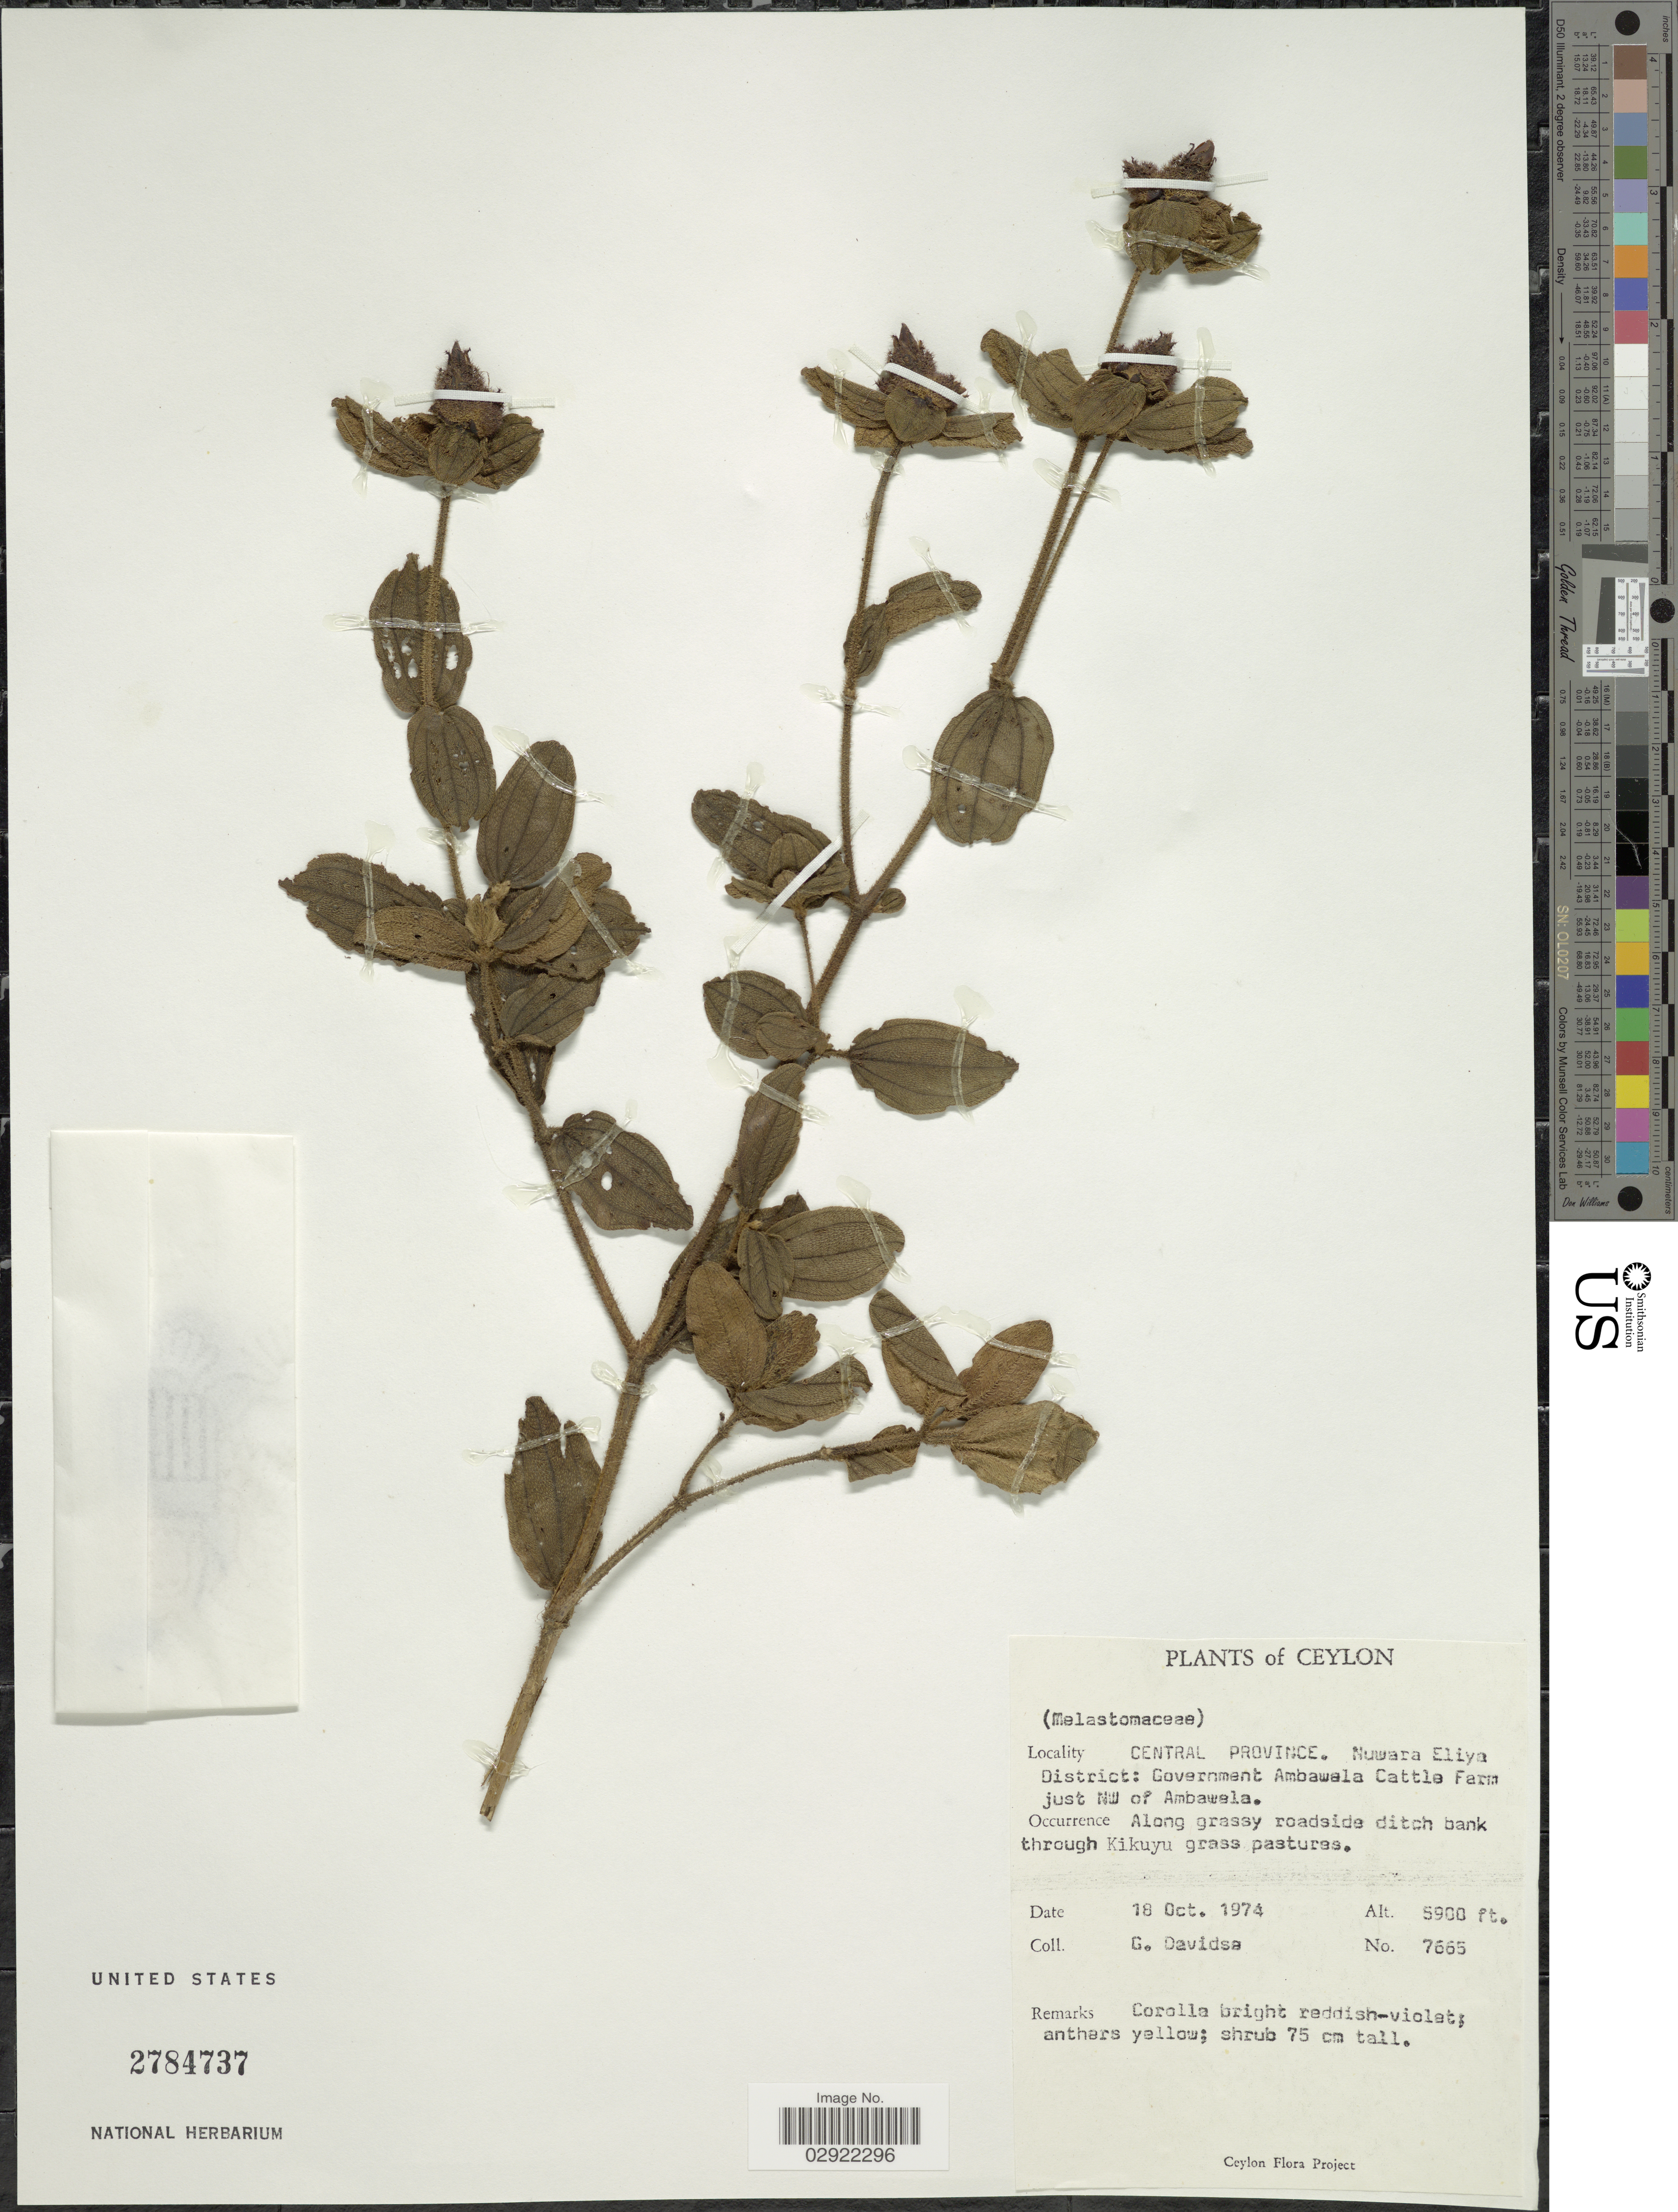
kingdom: Plantae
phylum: Tracheophyta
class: Magnoliopsida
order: Myrtales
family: Melastomataceae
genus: Osbeckia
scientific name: Osbeckia sp.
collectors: G. Davidse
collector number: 7665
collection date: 1974-10-18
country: Sri Lanka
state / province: Central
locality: Ceylon. Nuwara Eliya District: Government Ambawela Cattle Farm just NW of Ambawela.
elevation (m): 1798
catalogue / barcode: US 2784737